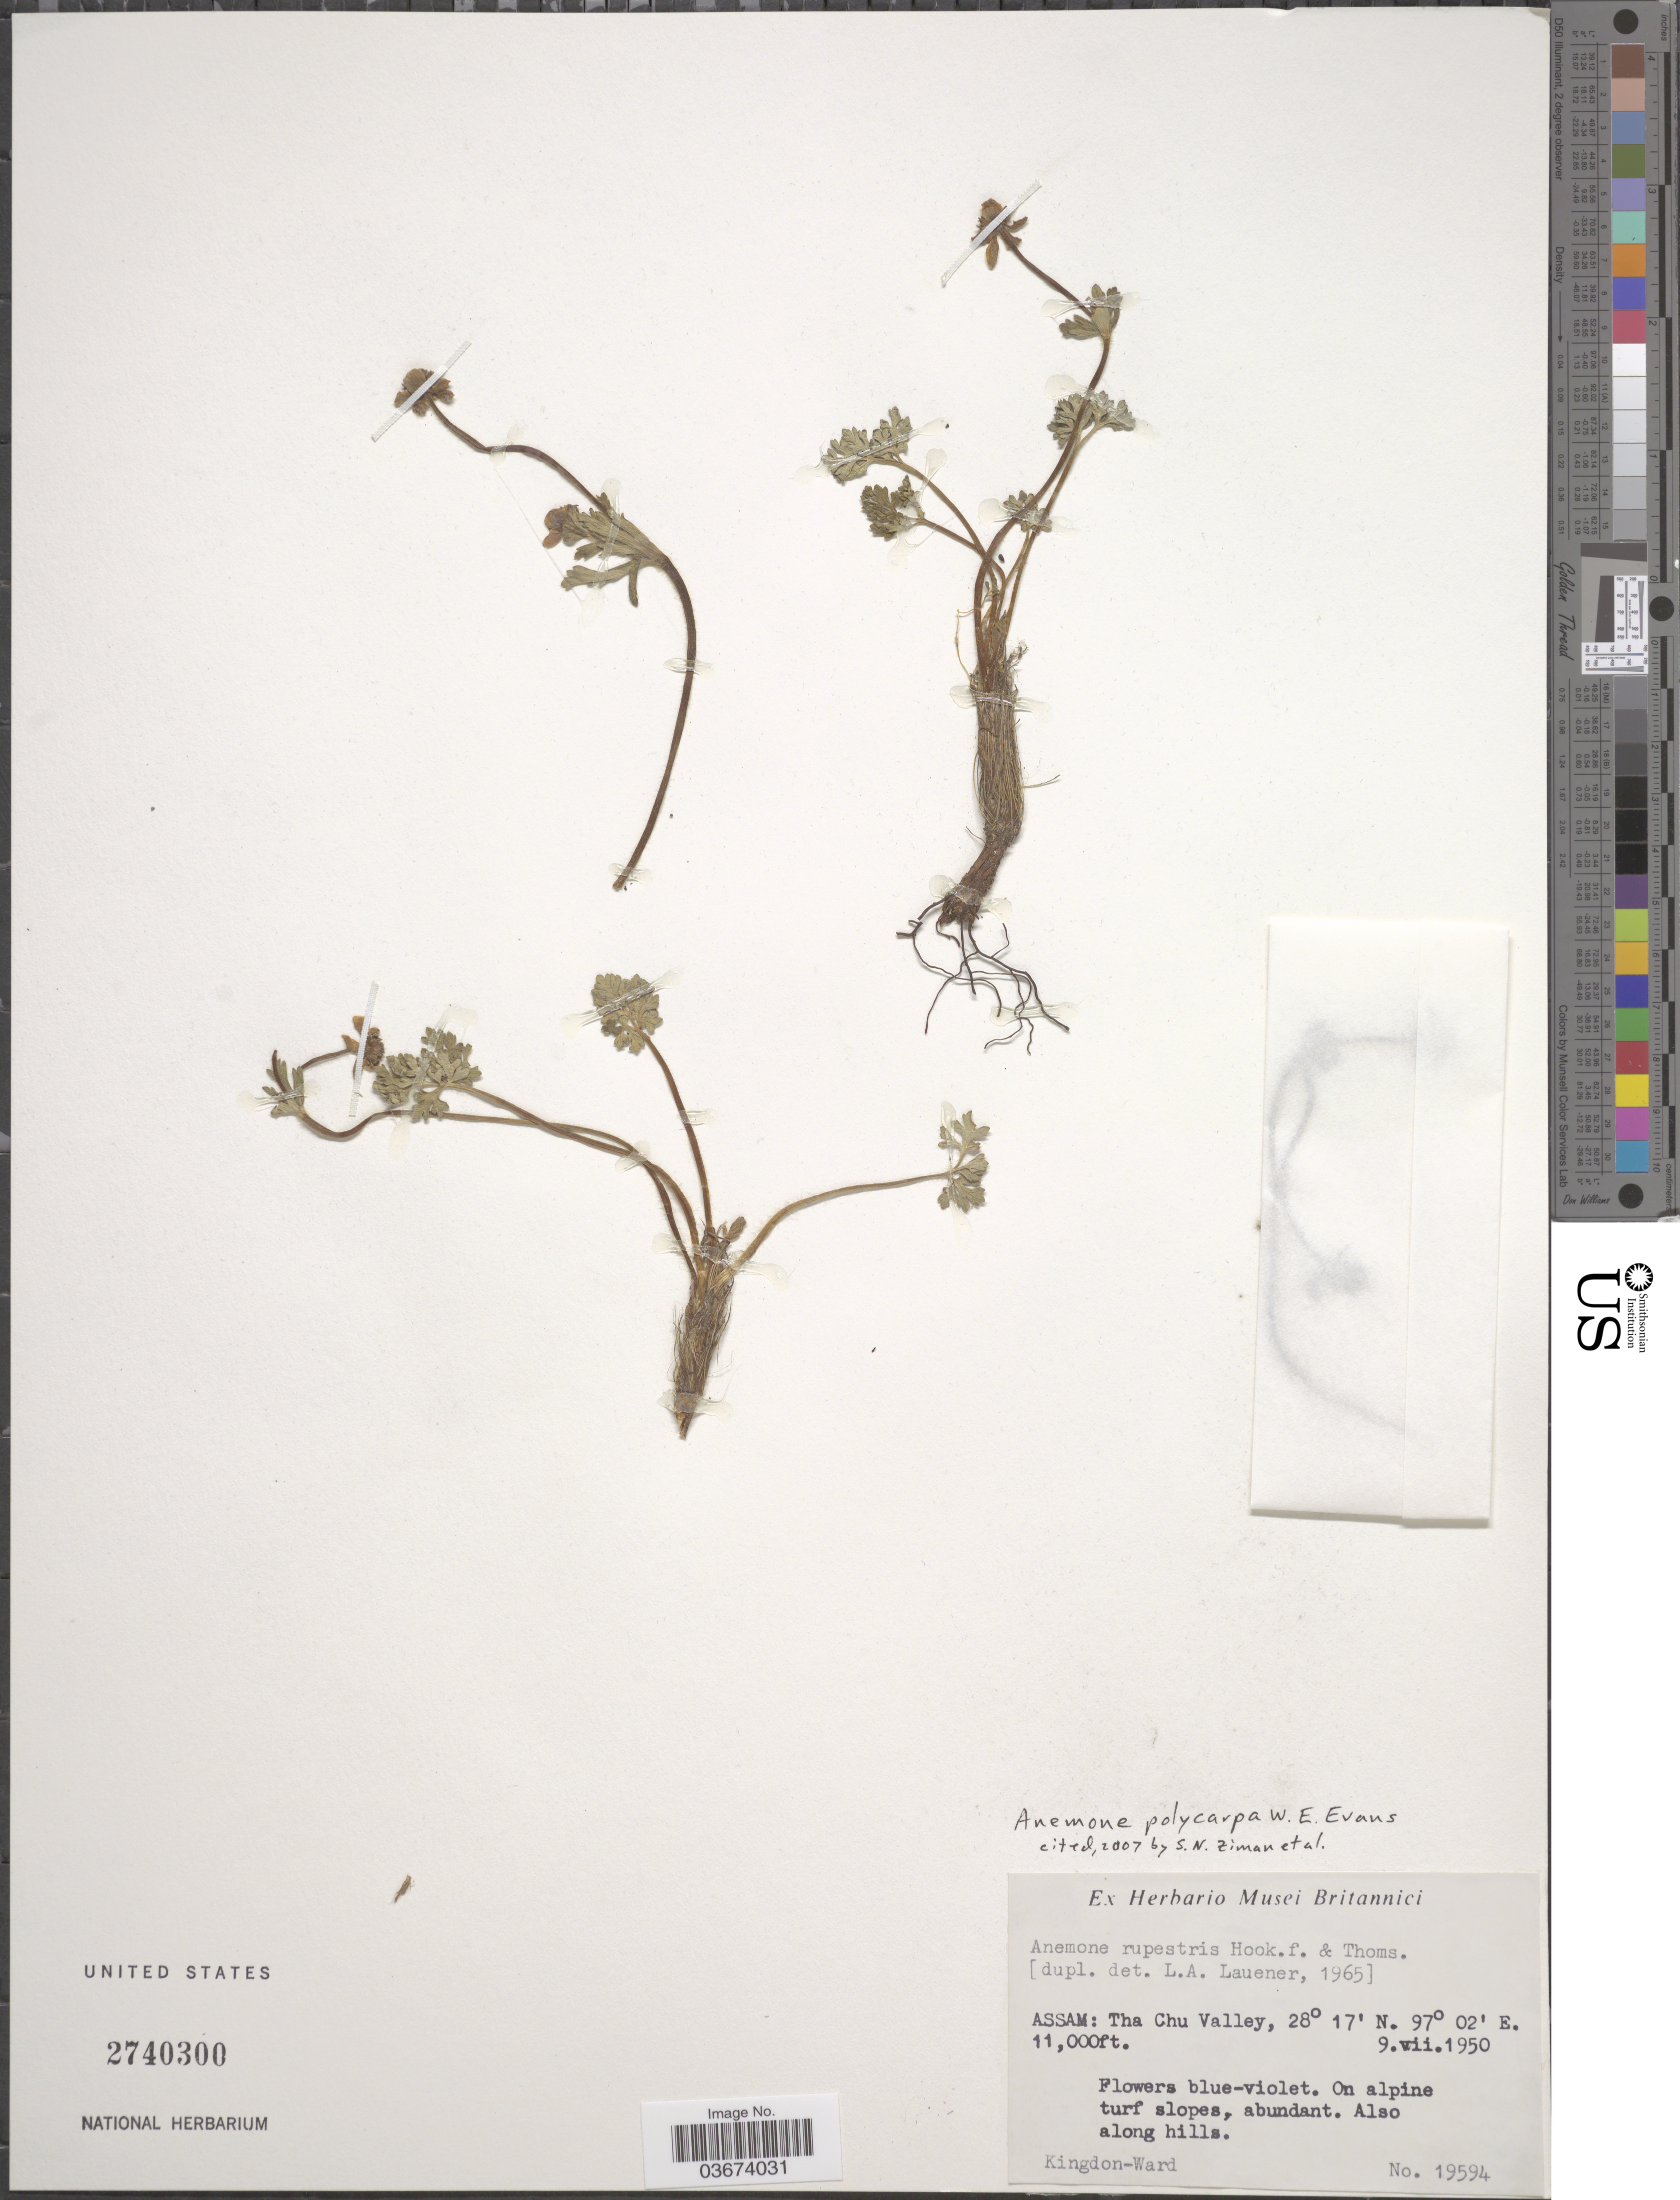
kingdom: Plantae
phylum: Tracheophyta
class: Magnoliopsida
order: Ranunculales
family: Ranunculaceae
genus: Anemone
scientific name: Anemone polycarpa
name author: W.E. Evans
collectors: Kingdon-Ward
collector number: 19594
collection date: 1950-07-09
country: India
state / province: Assam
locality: Tha Chu Valley.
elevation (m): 3353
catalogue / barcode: US 2740300